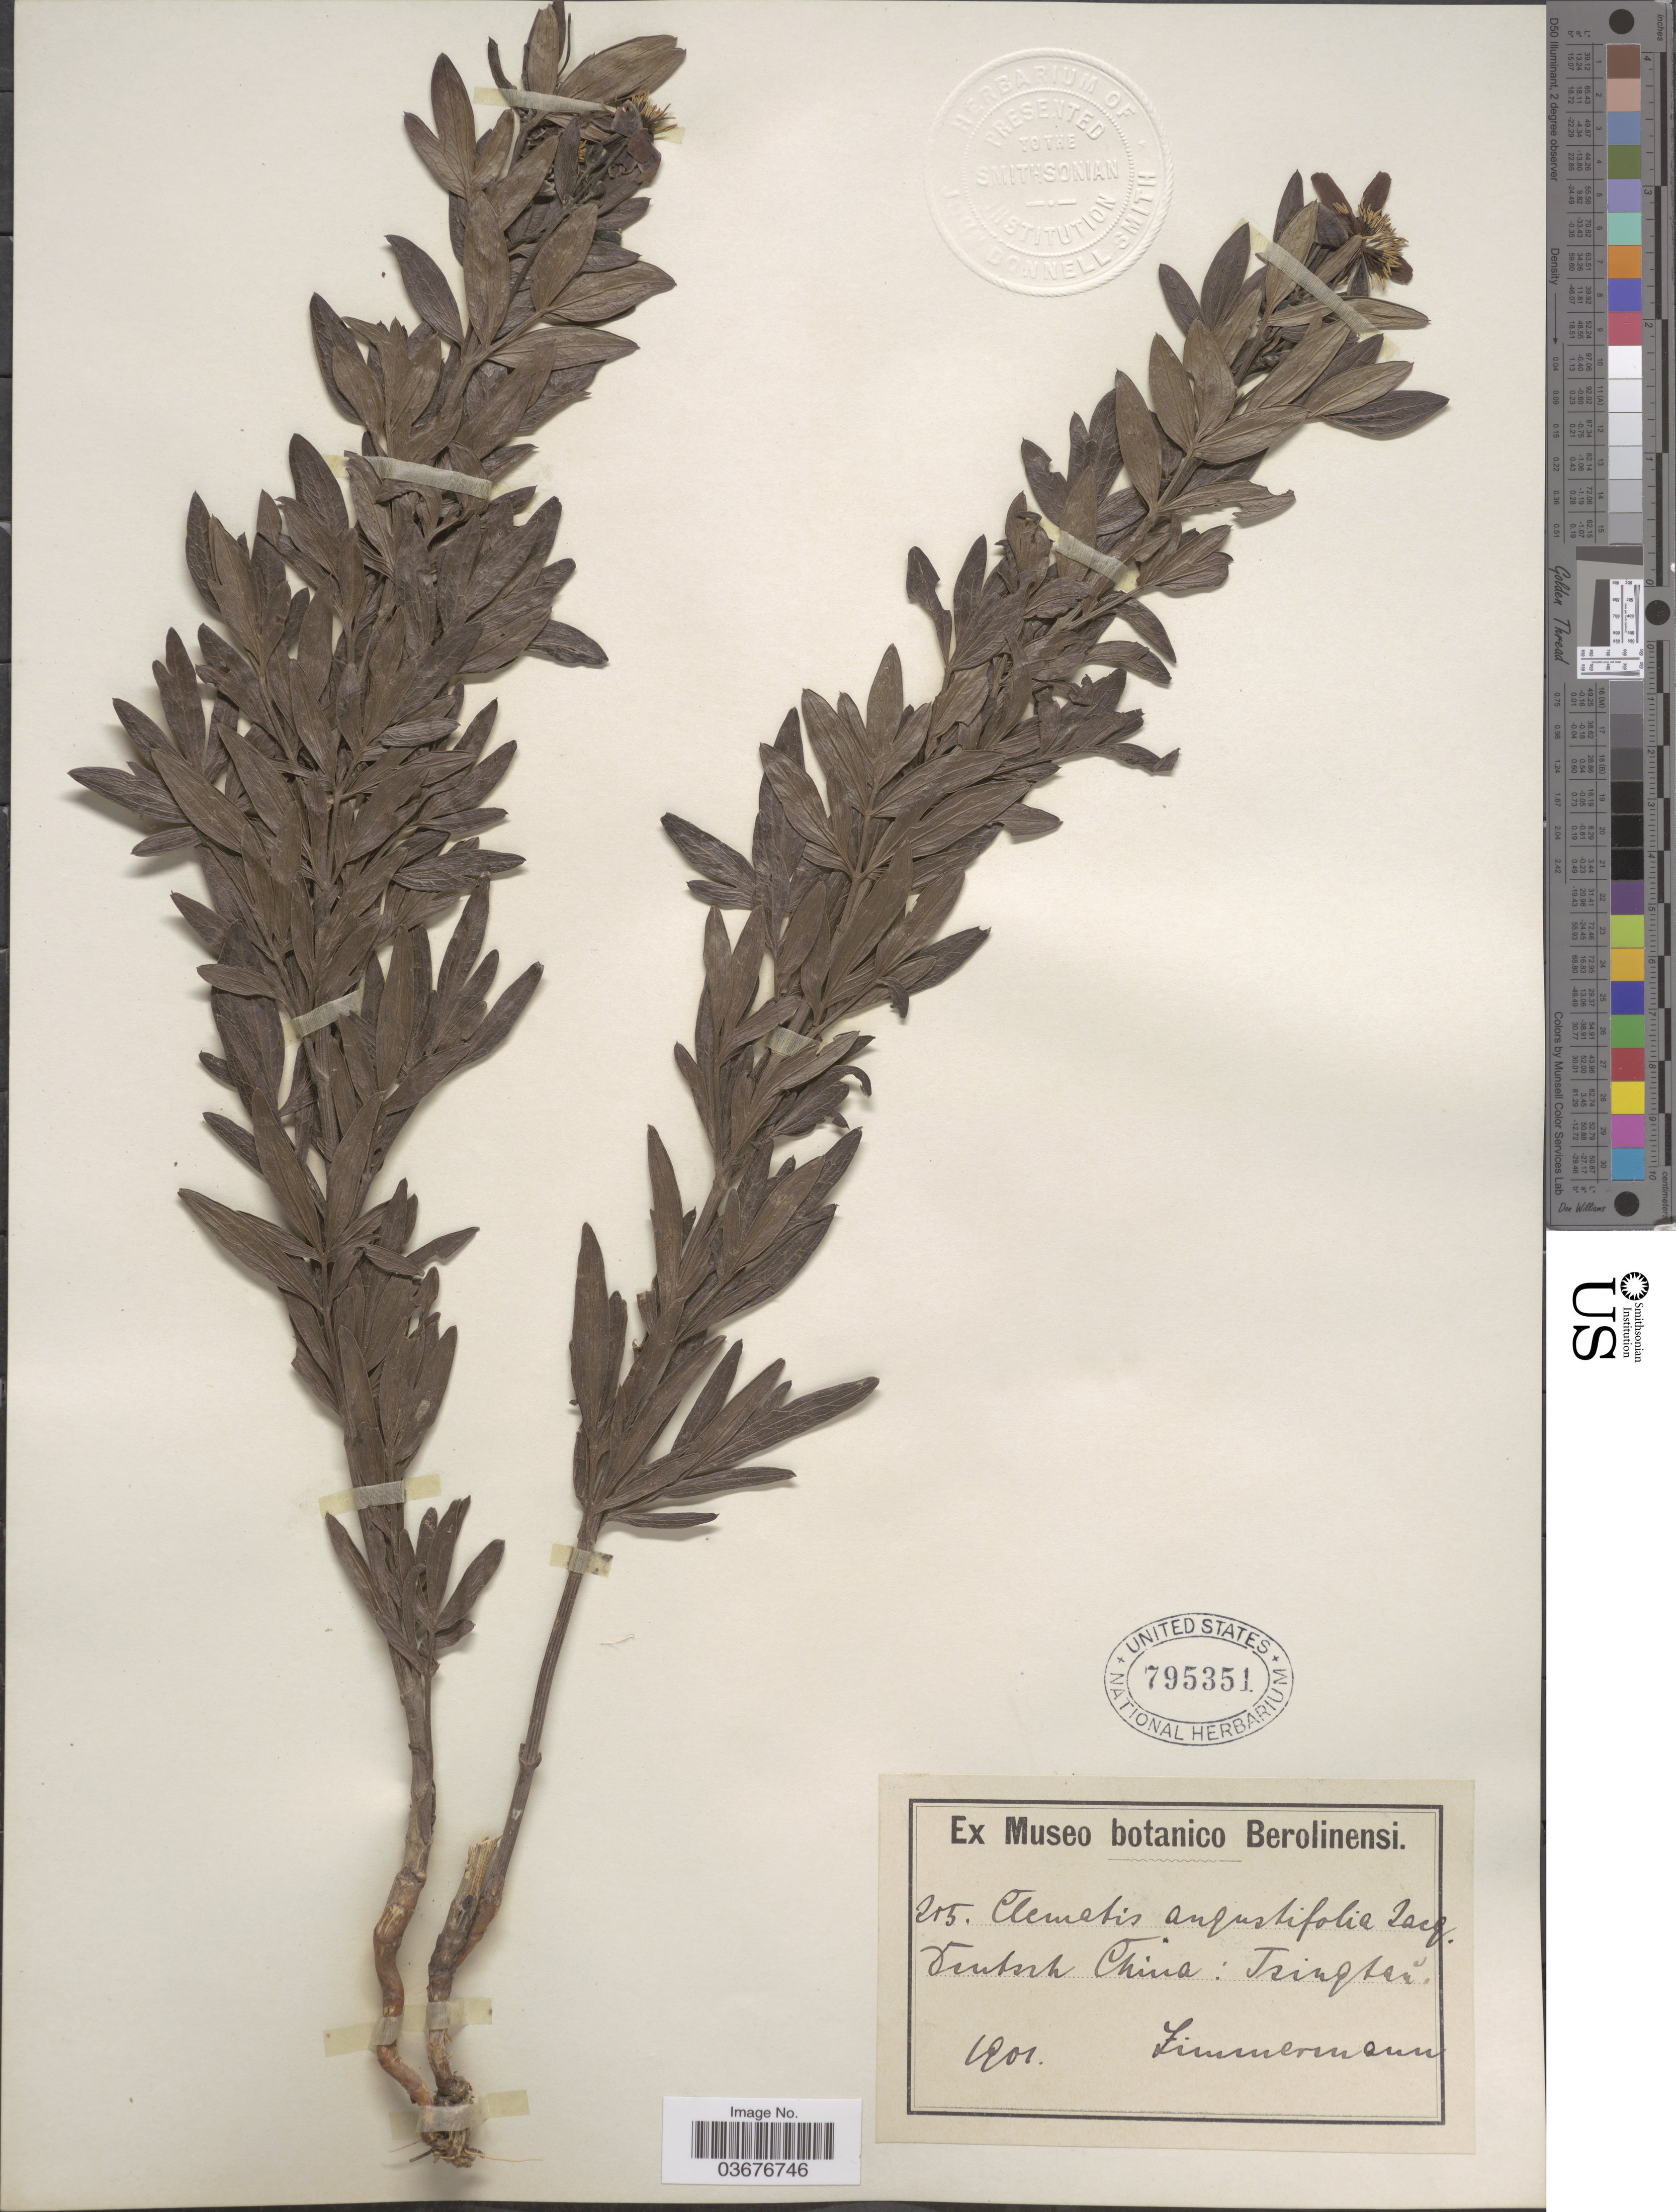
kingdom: Plantae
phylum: Tracheophyta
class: Magnoliopsida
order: Ranunculales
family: Ranunculaceae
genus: Clematis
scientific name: Clematis angustifolia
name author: Jacq.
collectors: -. Zimmermann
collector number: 205*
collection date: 1901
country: China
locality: Deutsch China: Tsingtau.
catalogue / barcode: US 795351